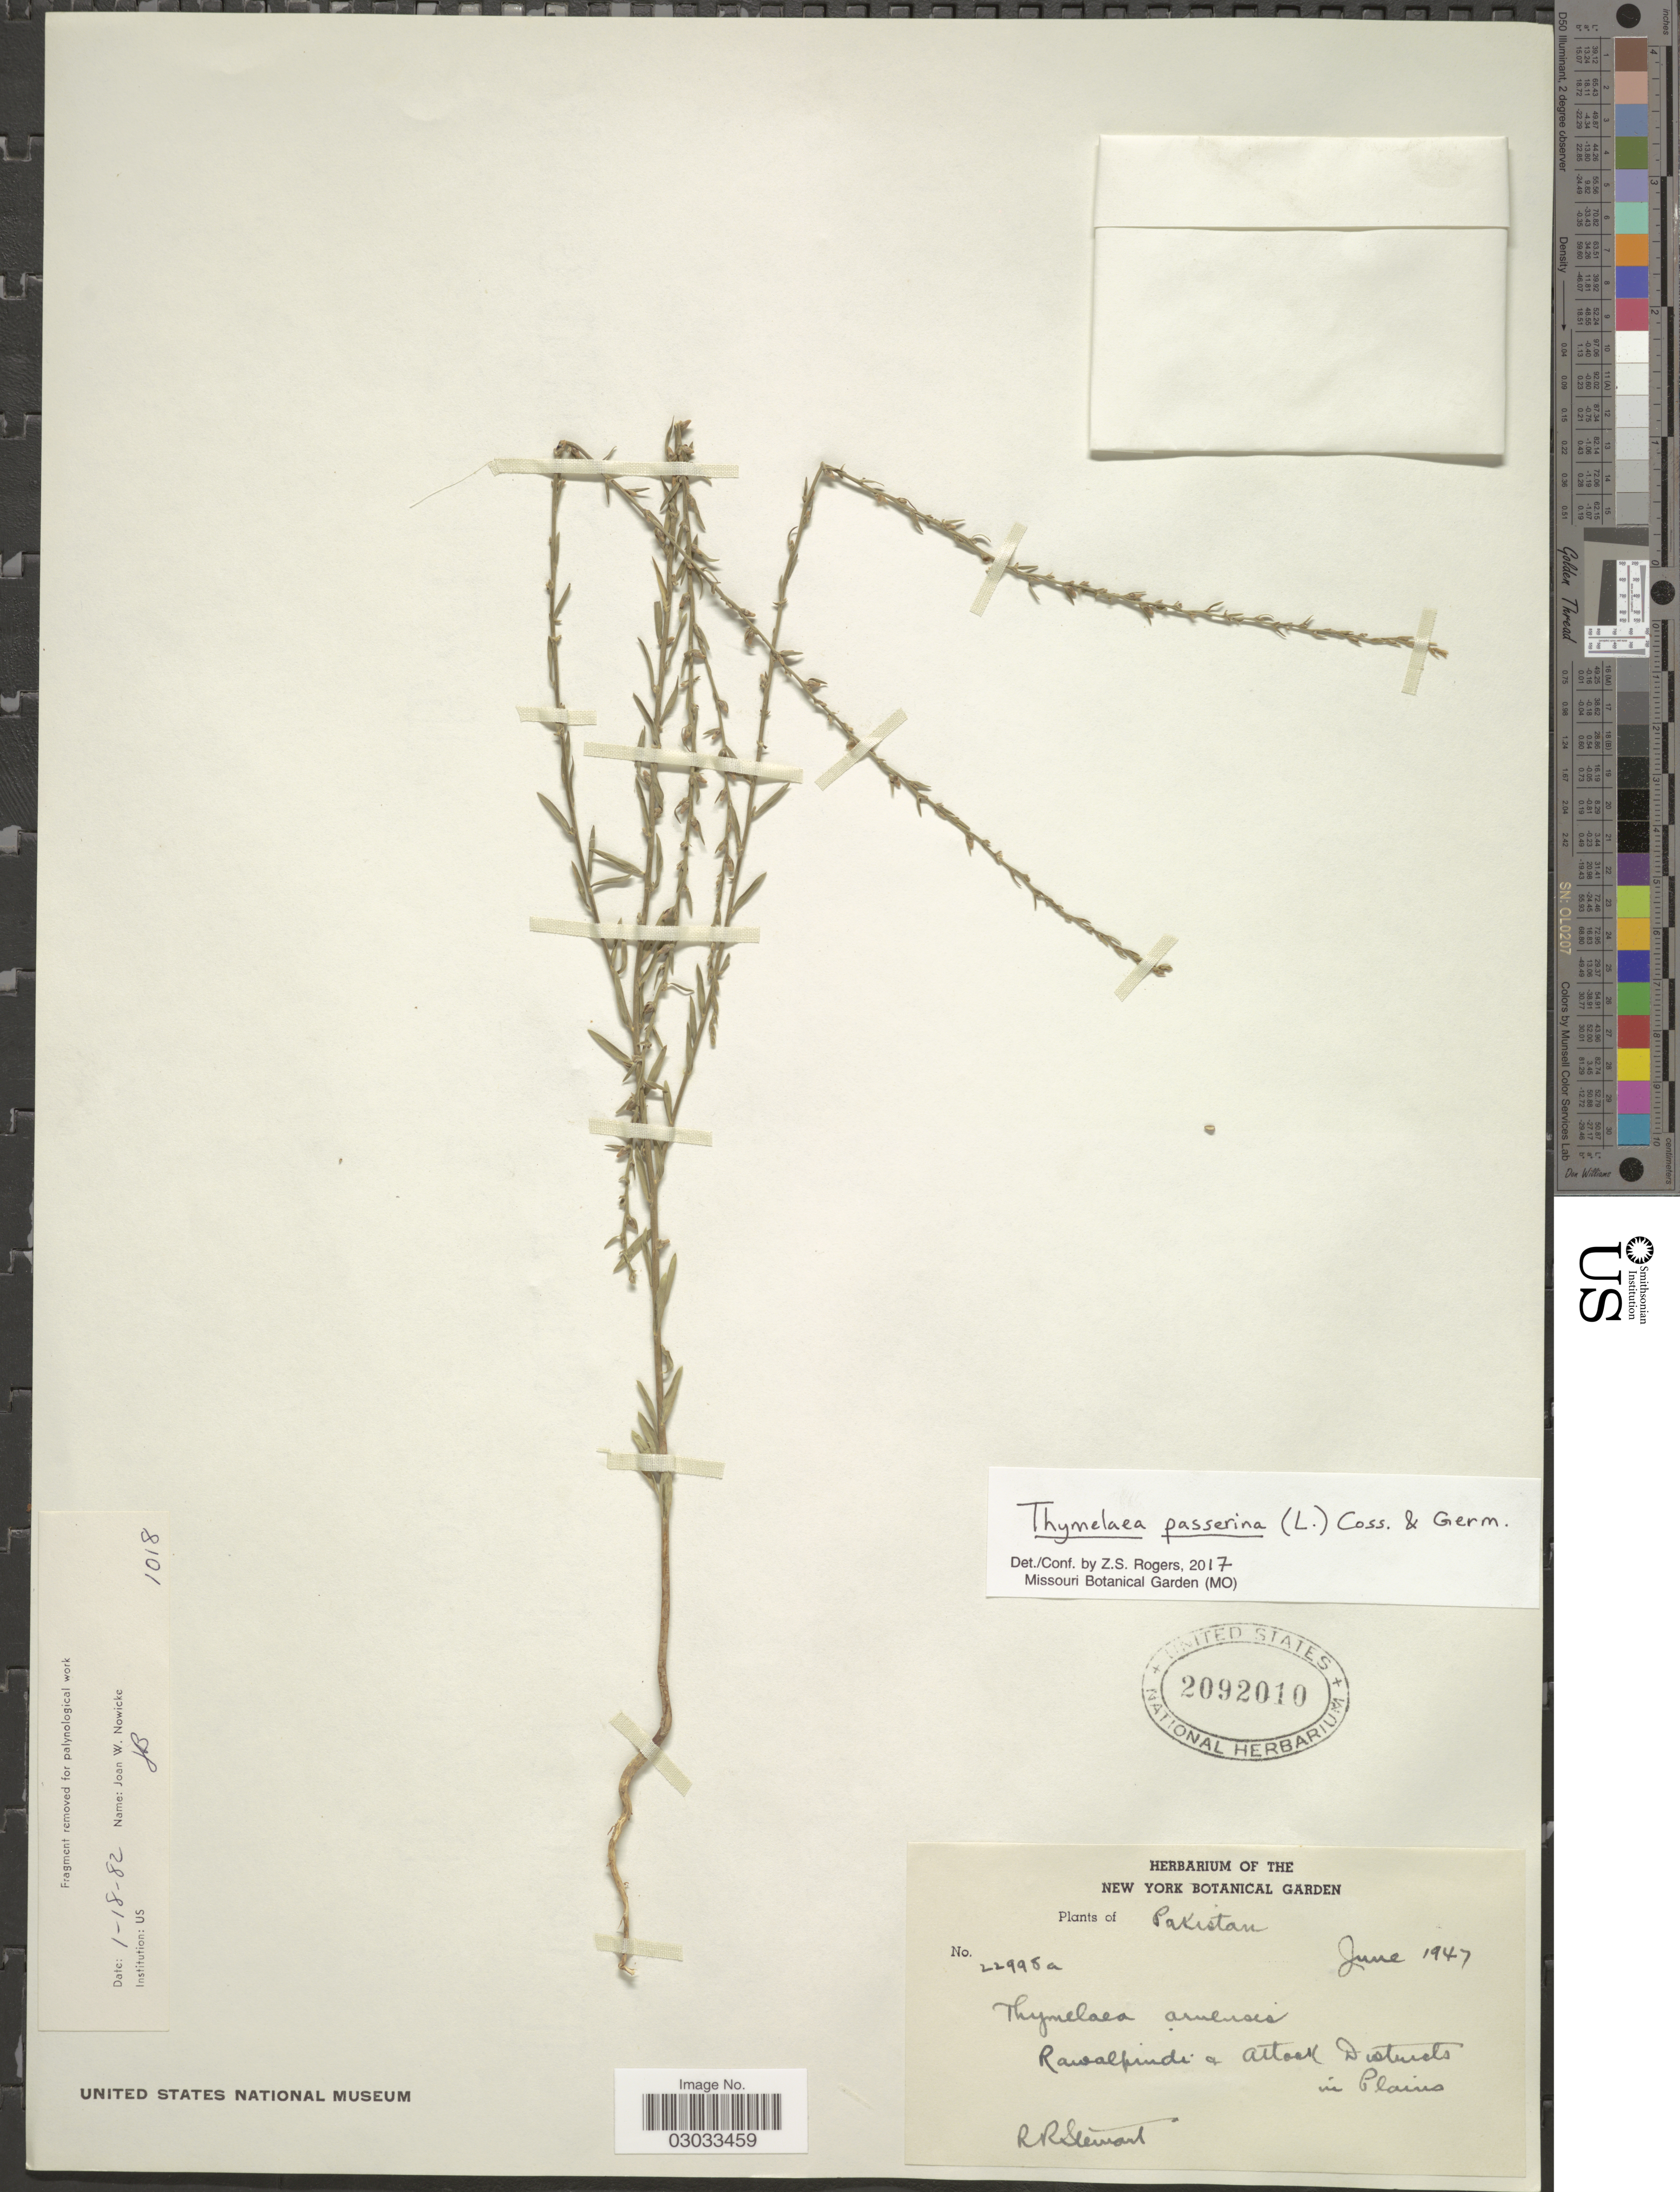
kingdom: Plantae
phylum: Tracheophyta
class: Magnoliopsida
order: Malvales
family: Thymelaeaceae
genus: Thymelaea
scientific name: Thymelaea passerina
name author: (L.) Coss. & Germ.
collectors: R. Stewart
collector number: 22998a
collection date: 1947-06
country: Pakistan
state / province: Punjab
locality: Rawalpindi + Attock Districts in Plains.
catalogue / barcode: US 2092010